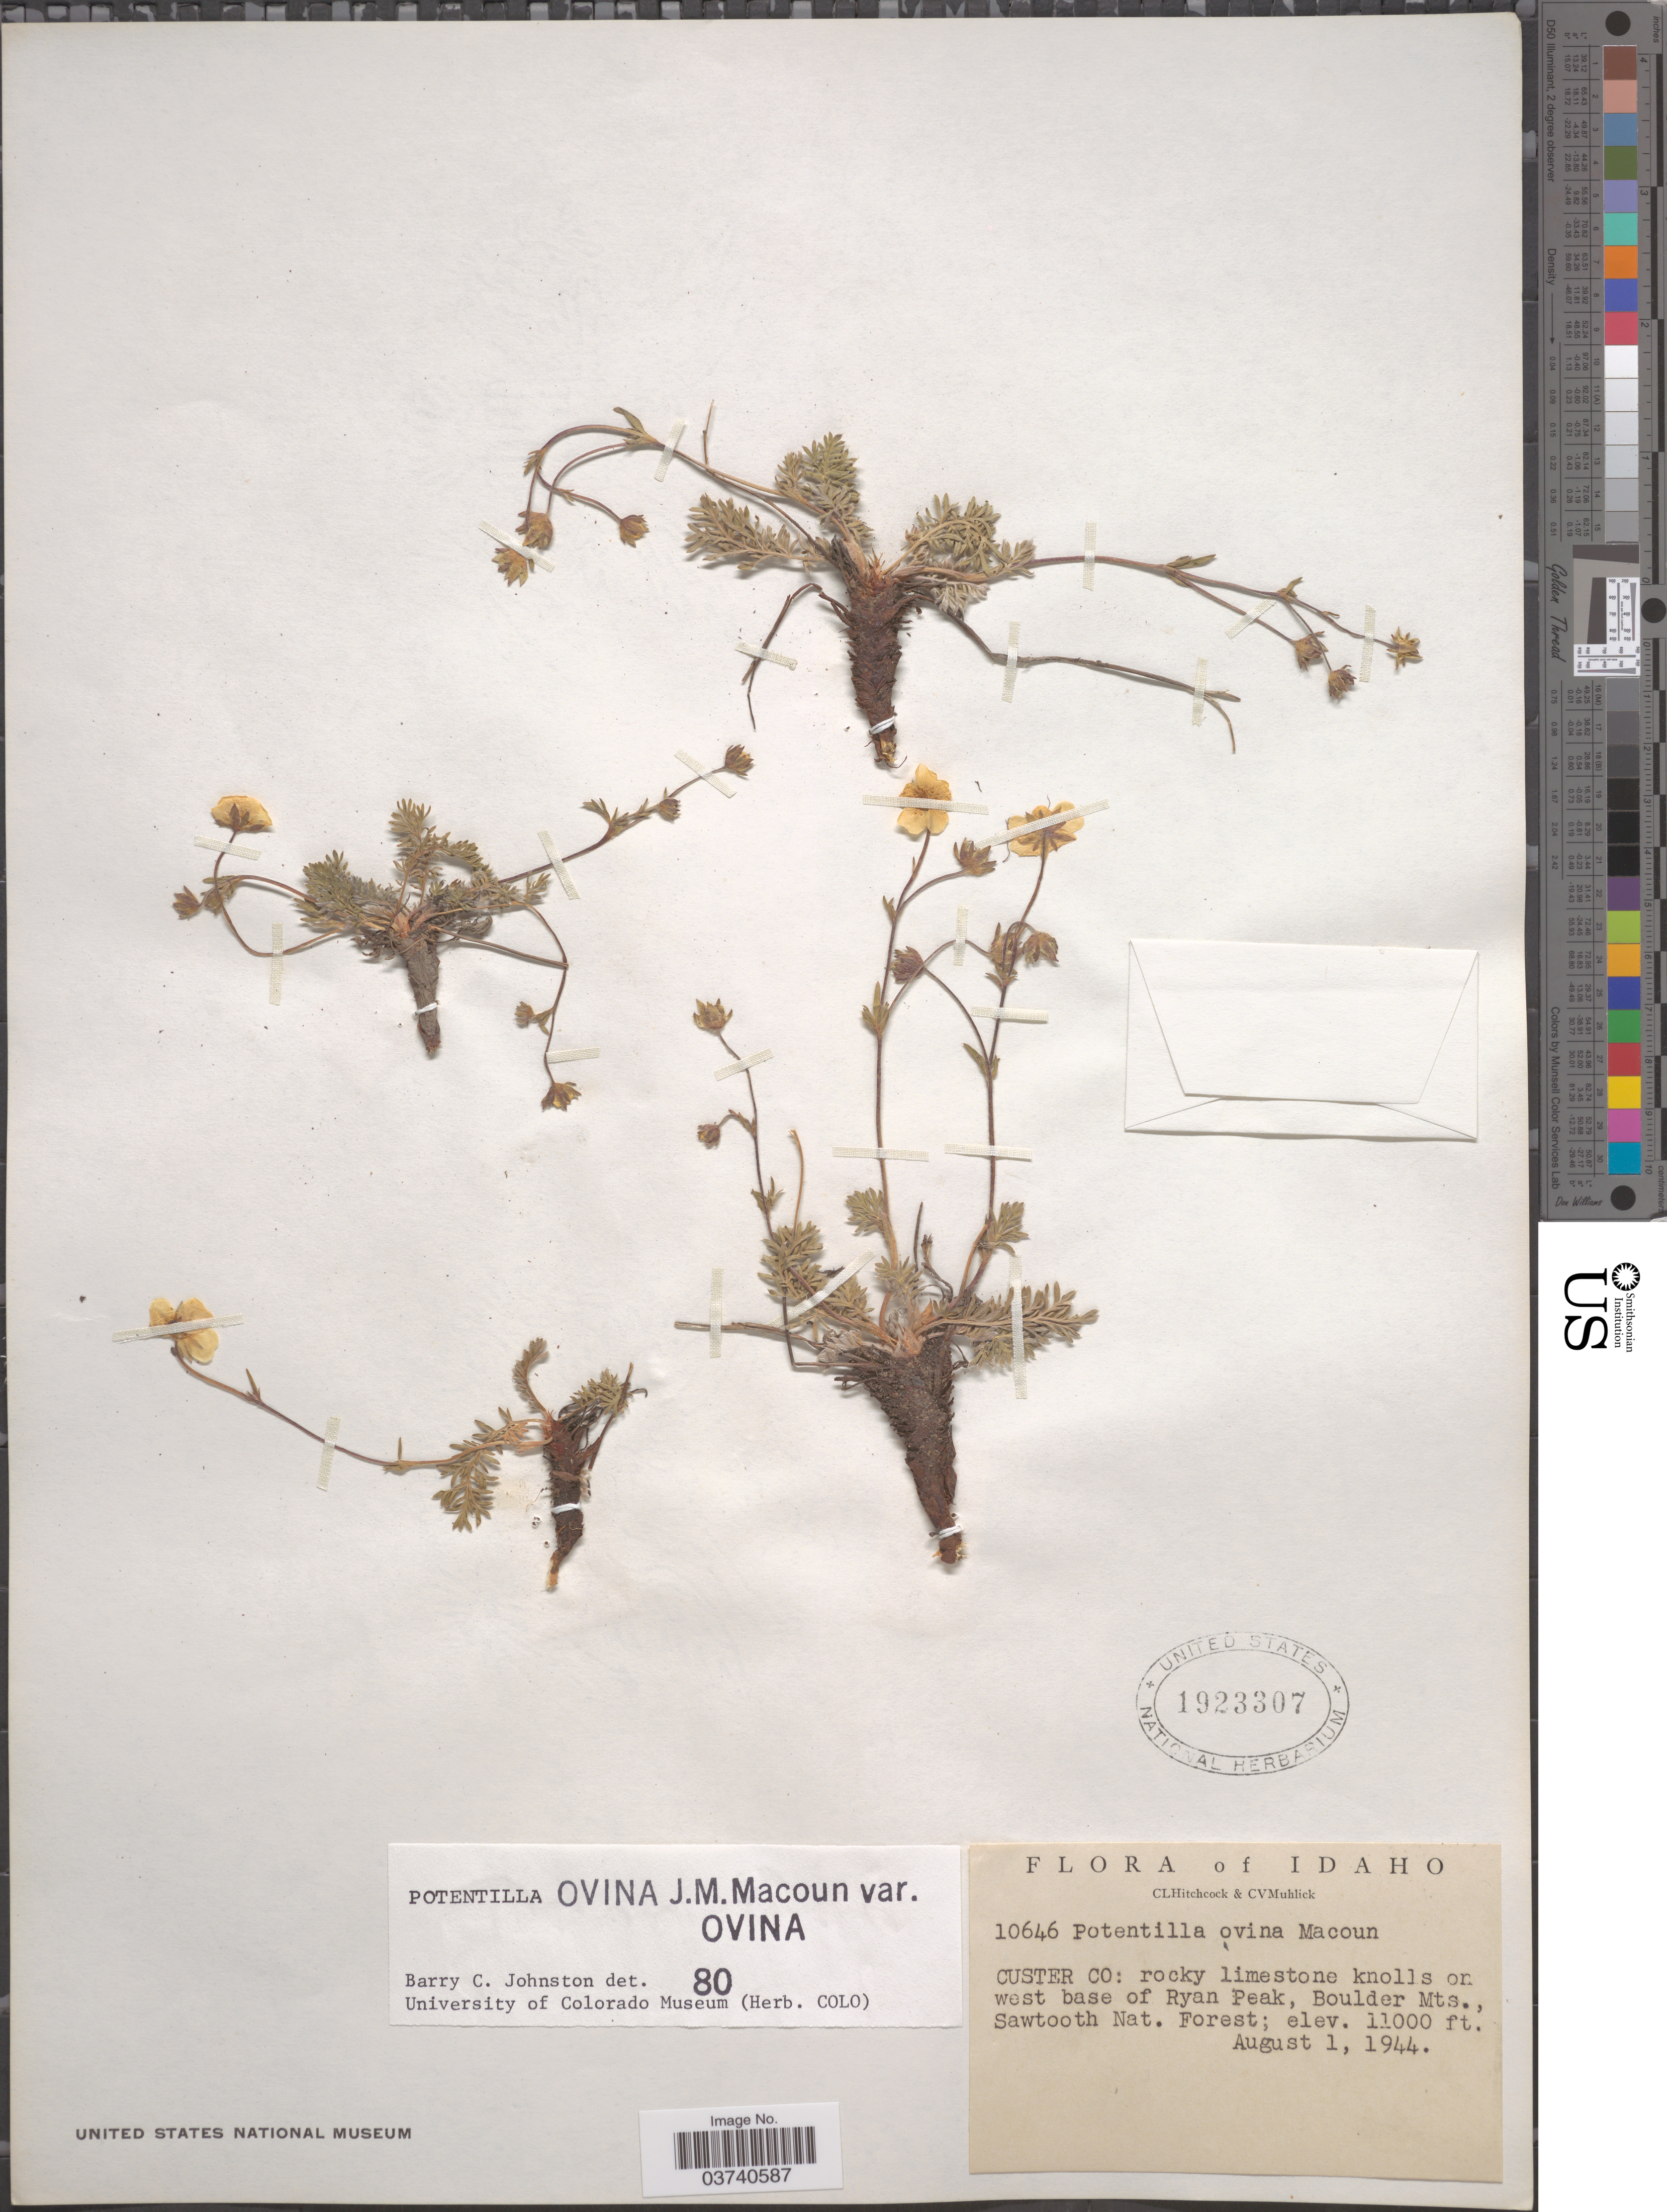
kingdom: Plantae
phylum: Tracheophyta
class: Magnoliopsida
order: Rosales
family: Rosaceae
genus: Potentilla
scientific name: Potentilla ovina var. ovina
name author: Macoun ex J.M. Macoun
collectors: C. L. Hitchcock & C. V. Muhlick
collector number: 10646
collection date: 1944-08-01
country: United States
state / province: Idaho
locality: Custer Co: rocky limestone knolls on west base of Ryan Peak, Boulder Mts., Sawtooth Nat. Forest.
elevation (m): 3353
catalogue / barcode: US 1923307